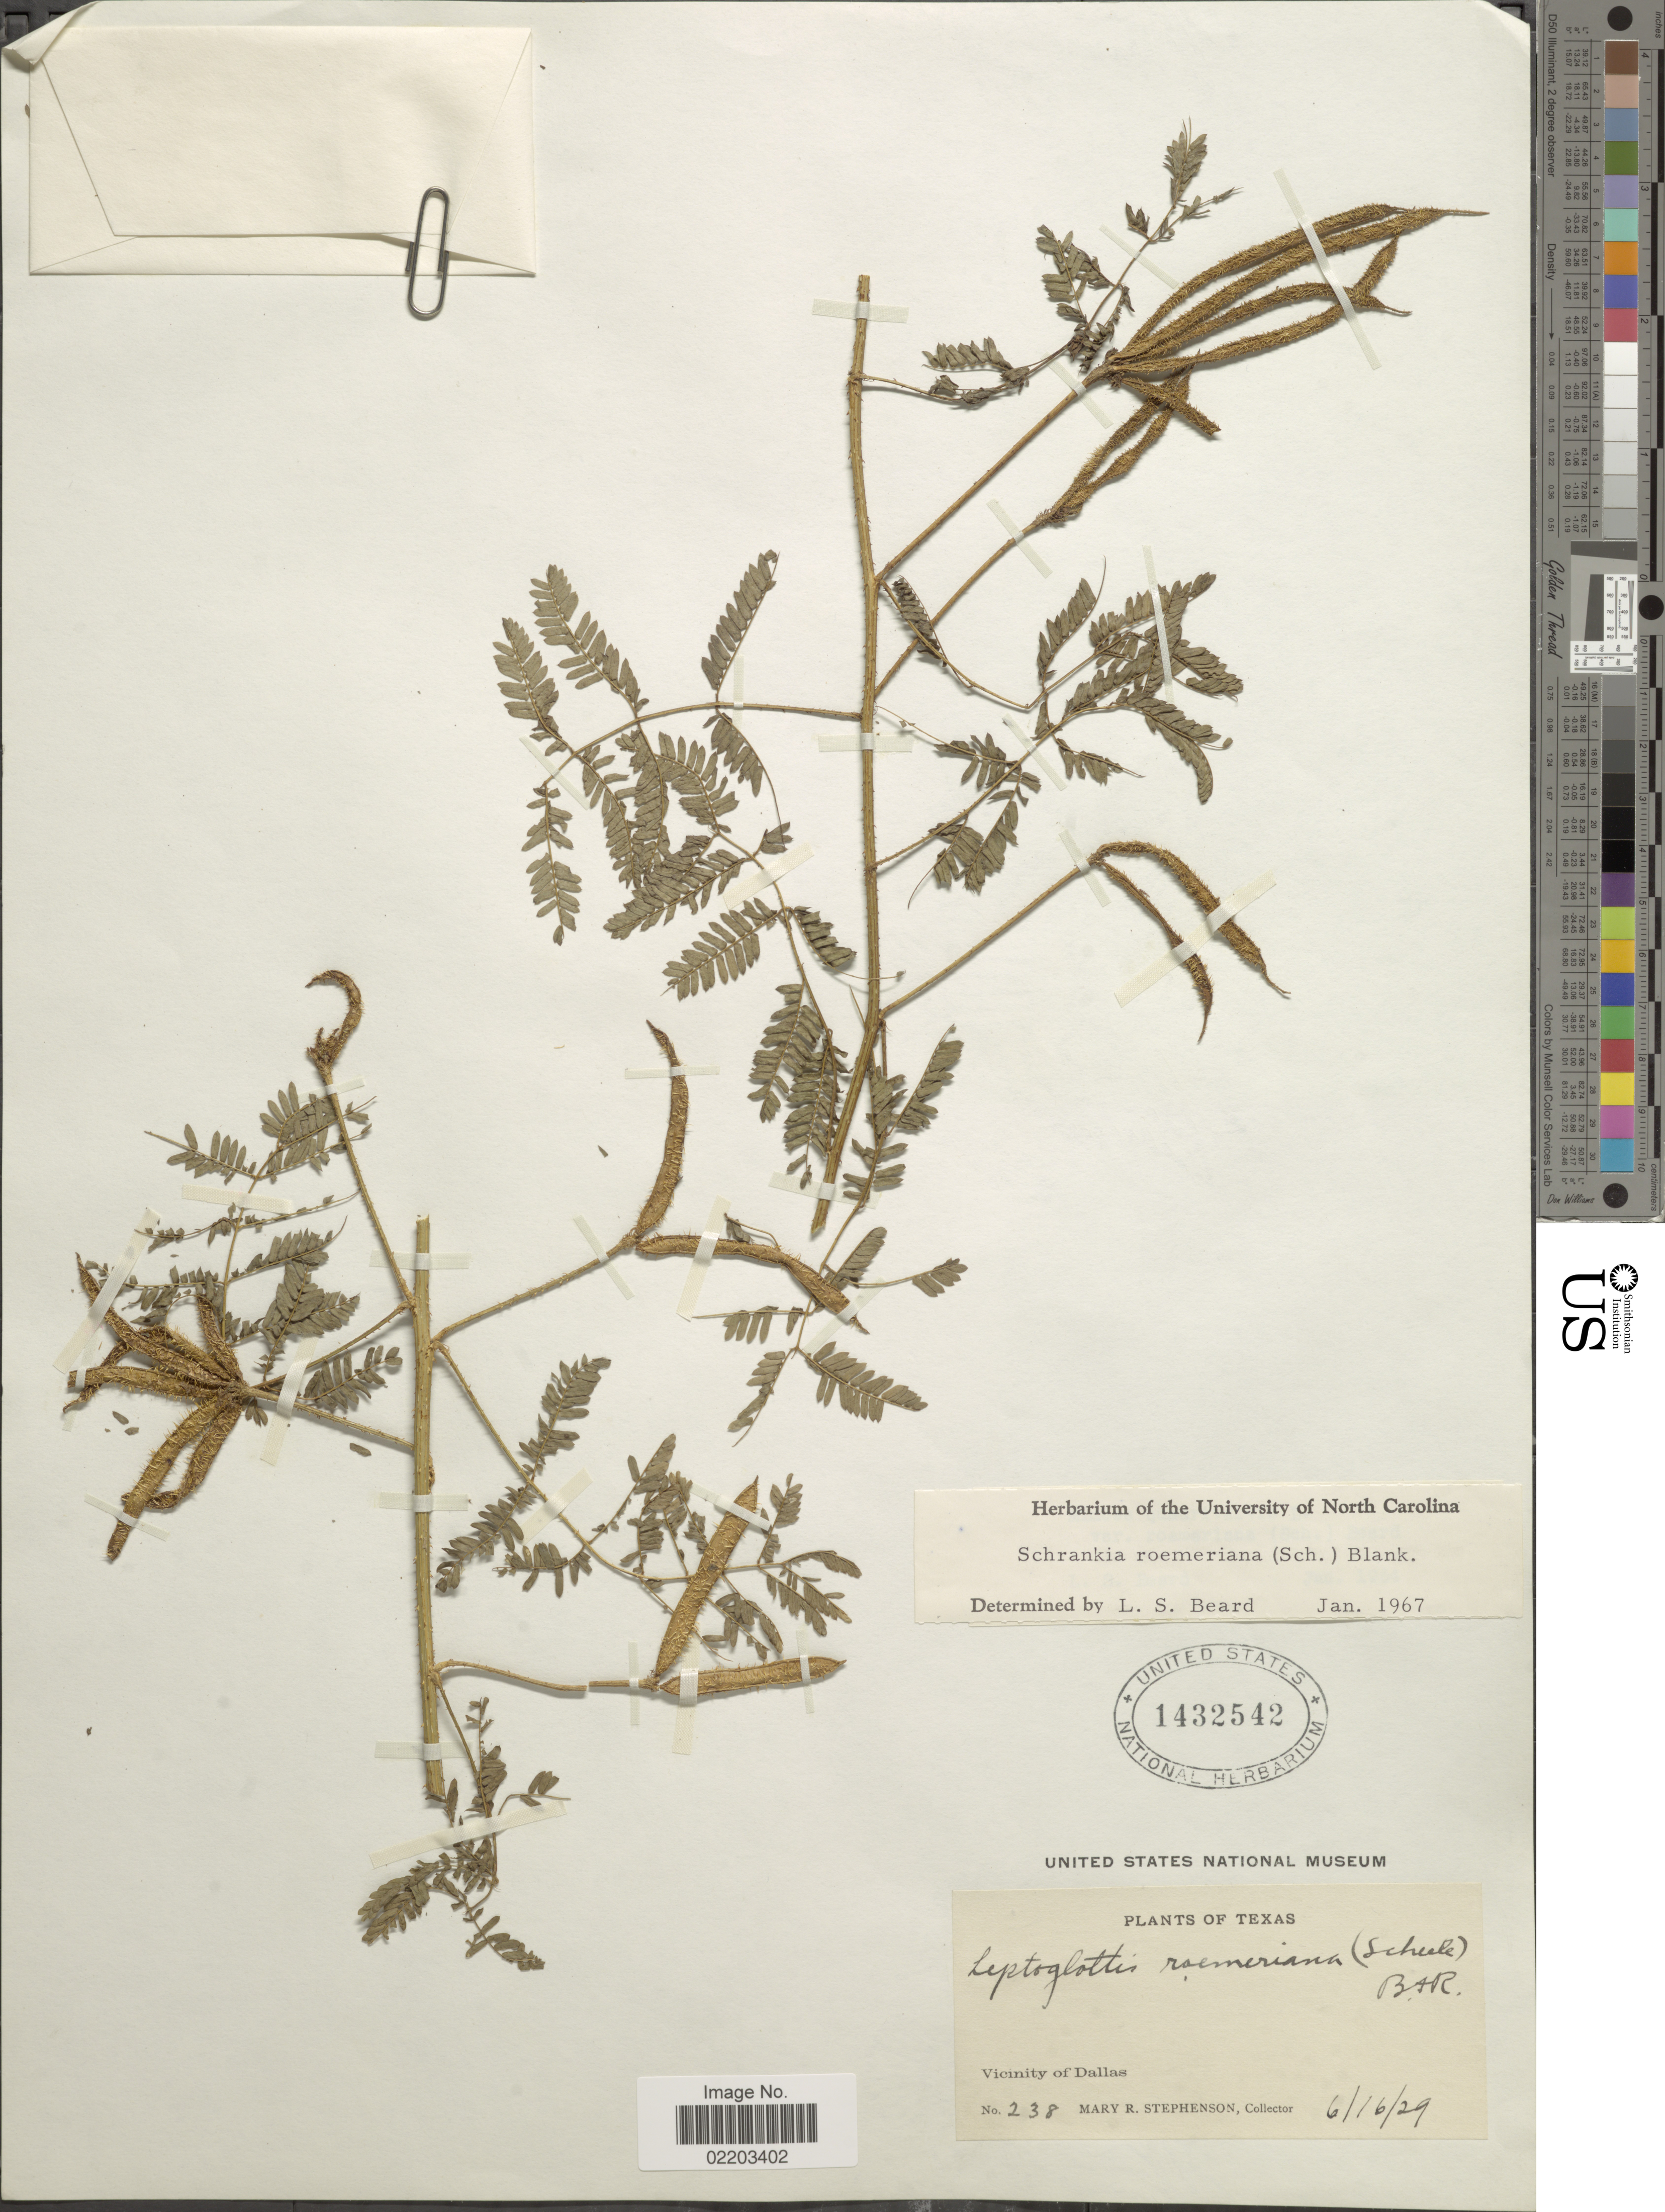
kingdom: Plantae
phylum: Tracheophyta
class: Magnoliopsida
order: Fabales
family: Fabaceae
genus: Mimosa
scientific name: Mimosa roemeriana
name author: Scheele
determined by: U.S. National Herbarium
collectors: M. Stephenson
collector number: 238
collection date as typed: Transcribed d/m/y: 16/6/29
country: United States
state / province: Texas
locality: Vicinity of Dallas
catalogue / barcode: US 1432542